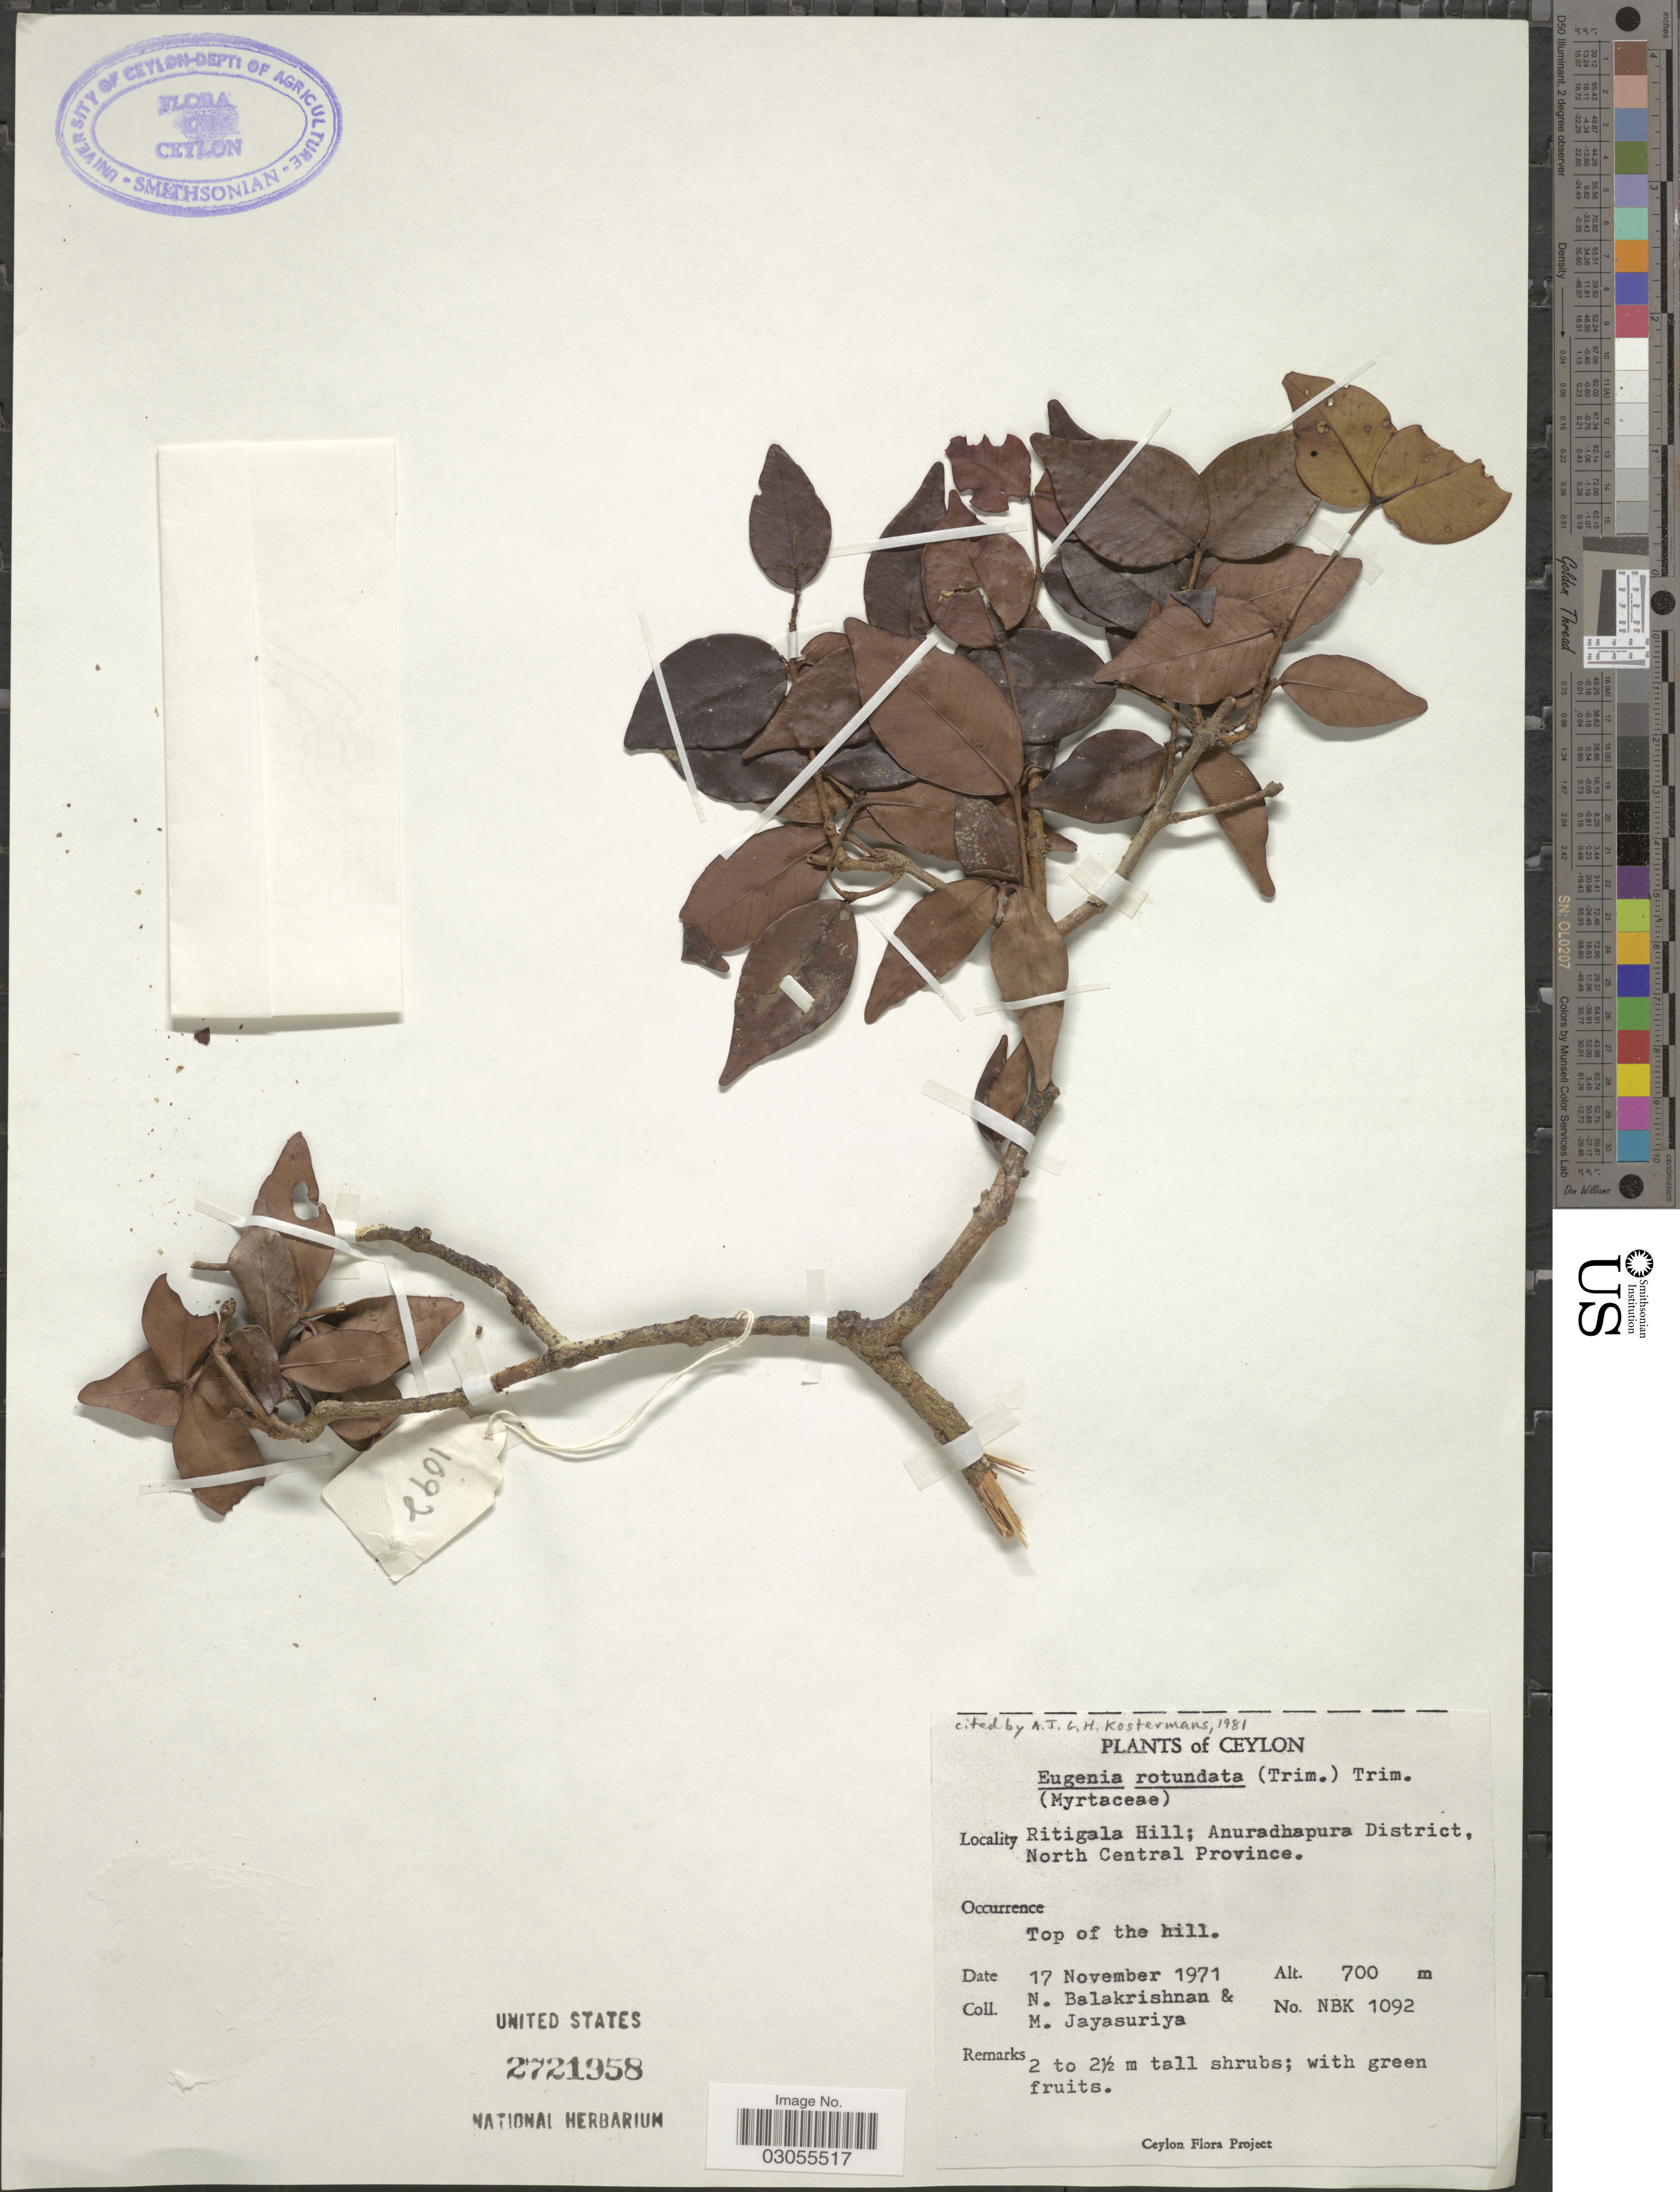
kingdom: Plantae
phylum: Tracheophyta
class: Magnoliopsida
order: Myrtales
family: Myrtaceae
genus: Eugenia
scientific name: Eugenia rotundata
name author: Trimen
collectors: N. Balakrishnan & M. Jayasuriya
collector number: NBK 1092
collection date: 1971-11-17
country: Sri Lanka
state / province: North Central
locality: Ceylon. Ritigala Hill; Anuradhapura District.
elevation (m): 700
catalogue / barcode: US 2721958